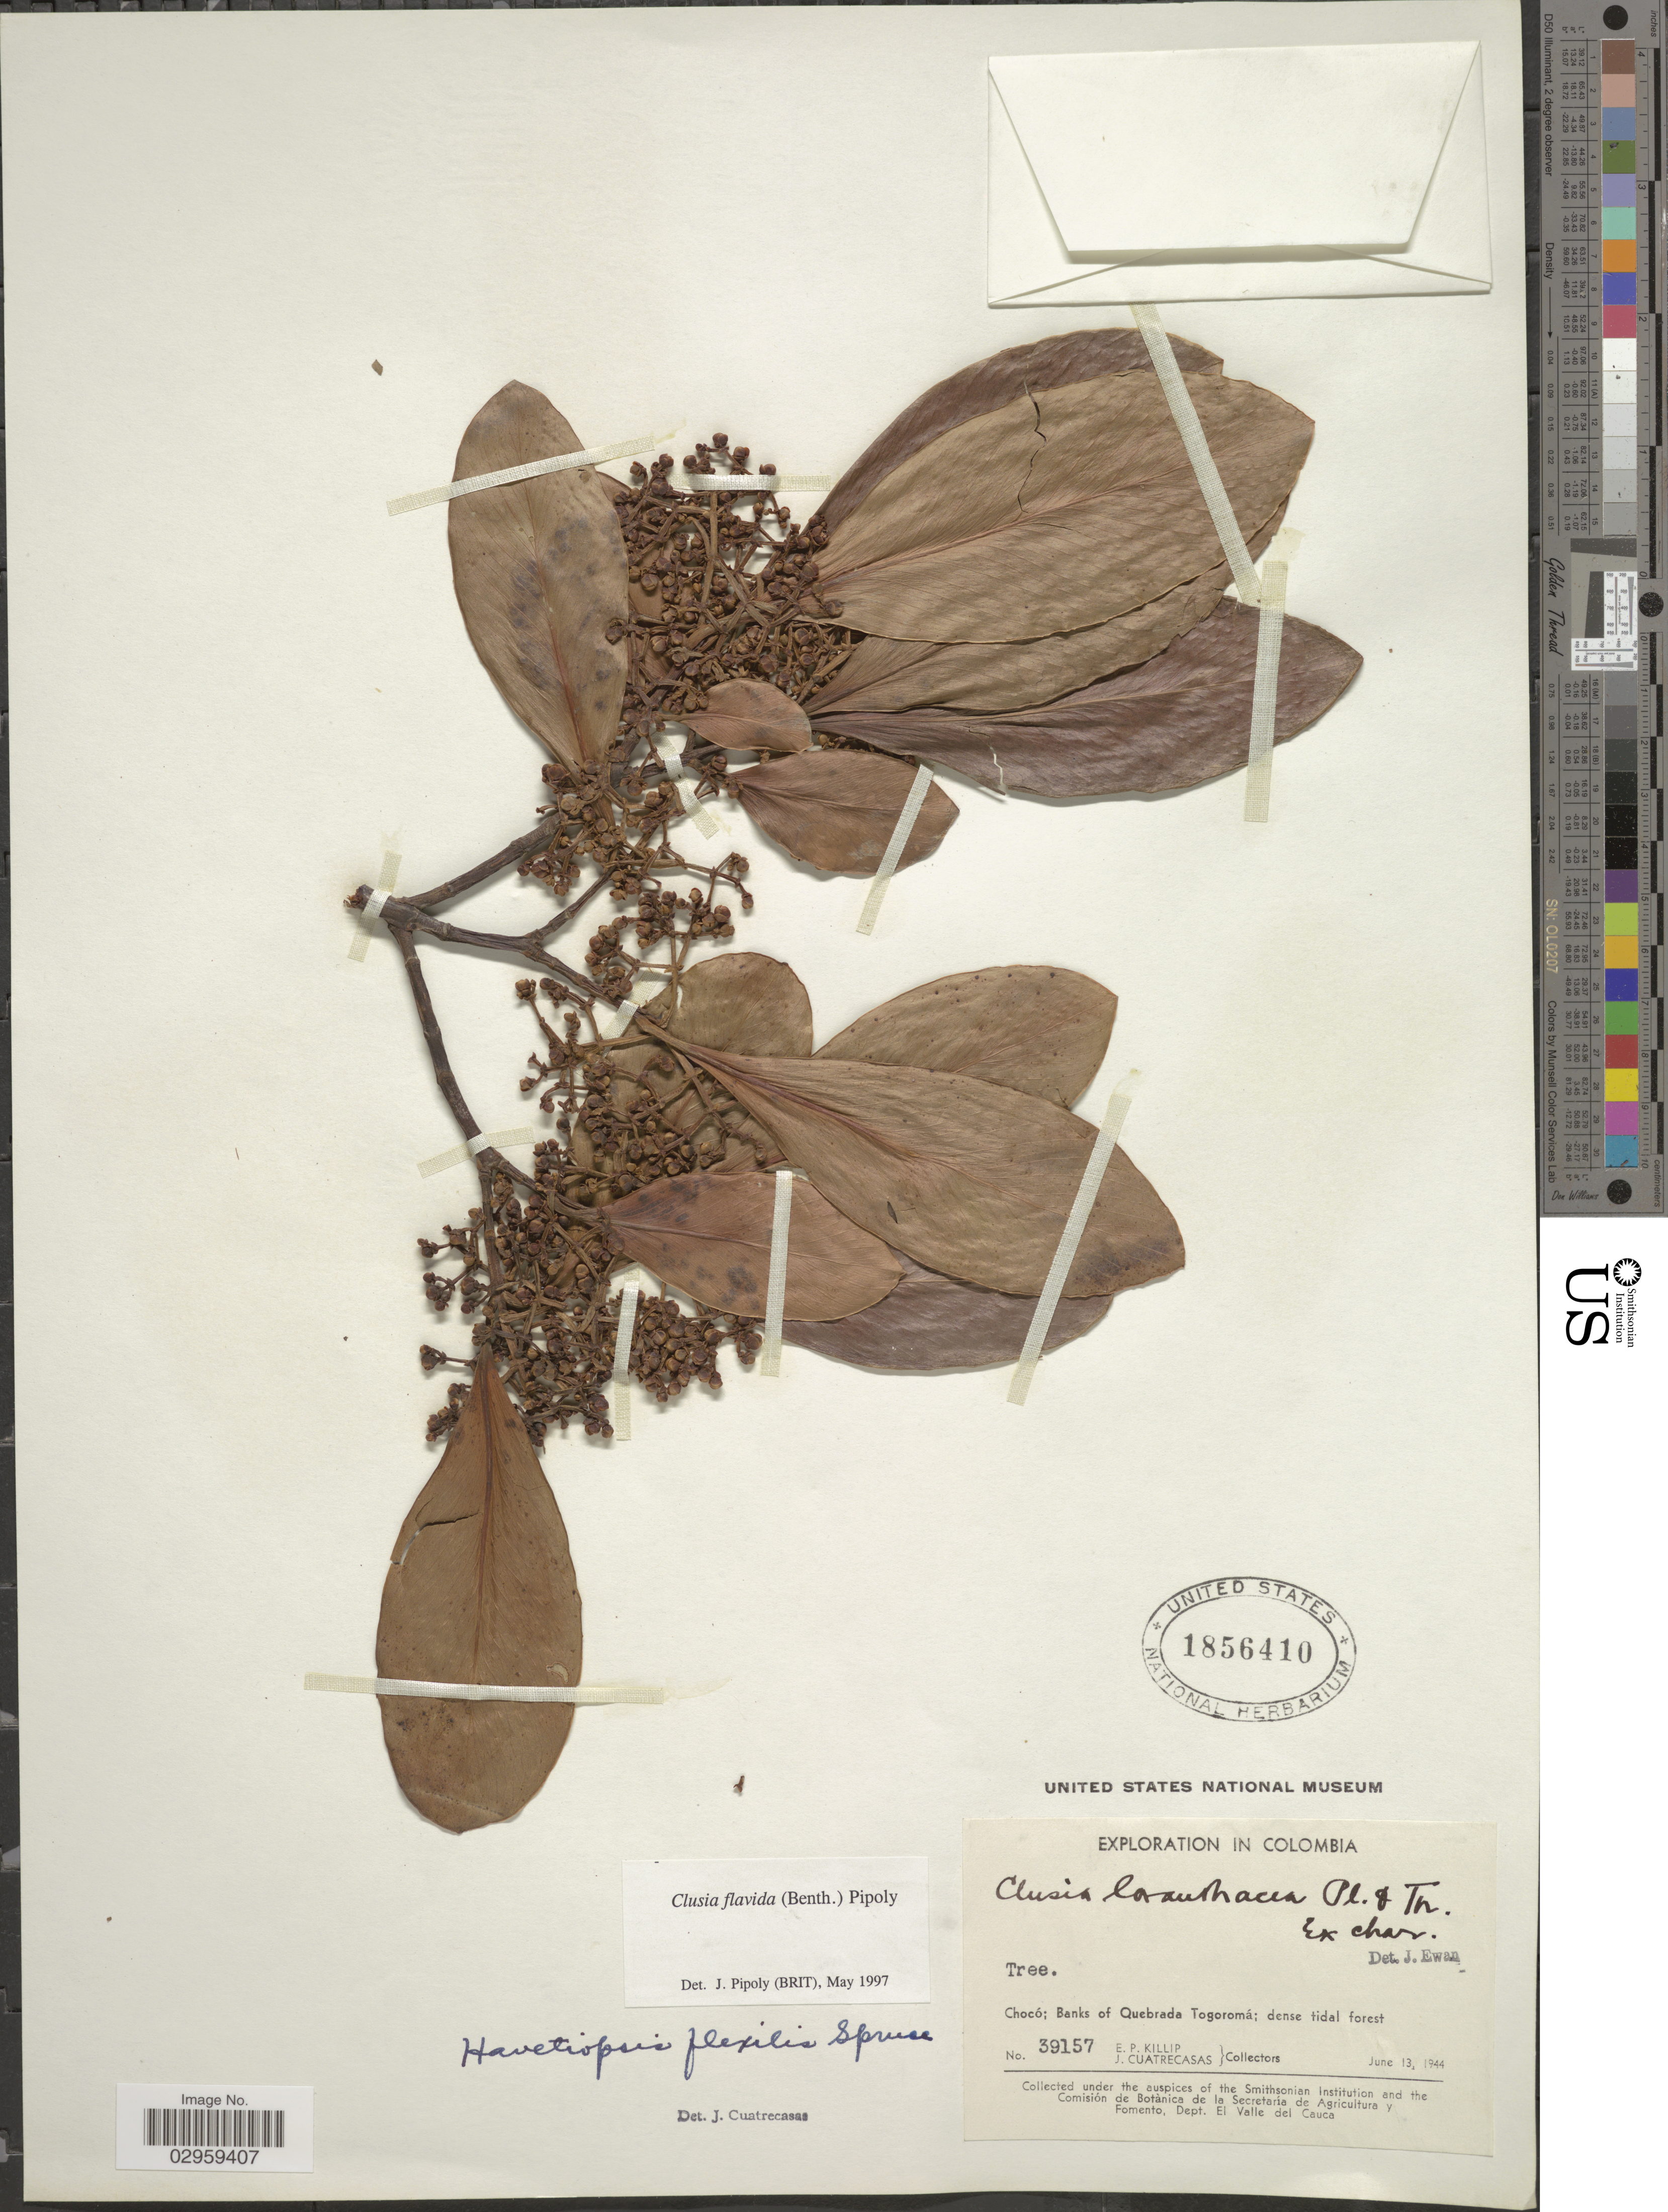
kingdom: Plantae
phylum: Tracheophyta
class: Magnoliopsida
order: Malpighiales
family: Clusiaceae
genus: Clusia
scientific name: Clusia flavida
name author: (Benth.) Pipoly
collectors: E. P. Killip & J. Cuatrecasas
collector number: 39157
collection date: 1944-06-13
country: Colombia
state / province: Chocó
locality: Chocó; Banks of Quebrada Togoromá.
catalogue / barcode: US 1856410